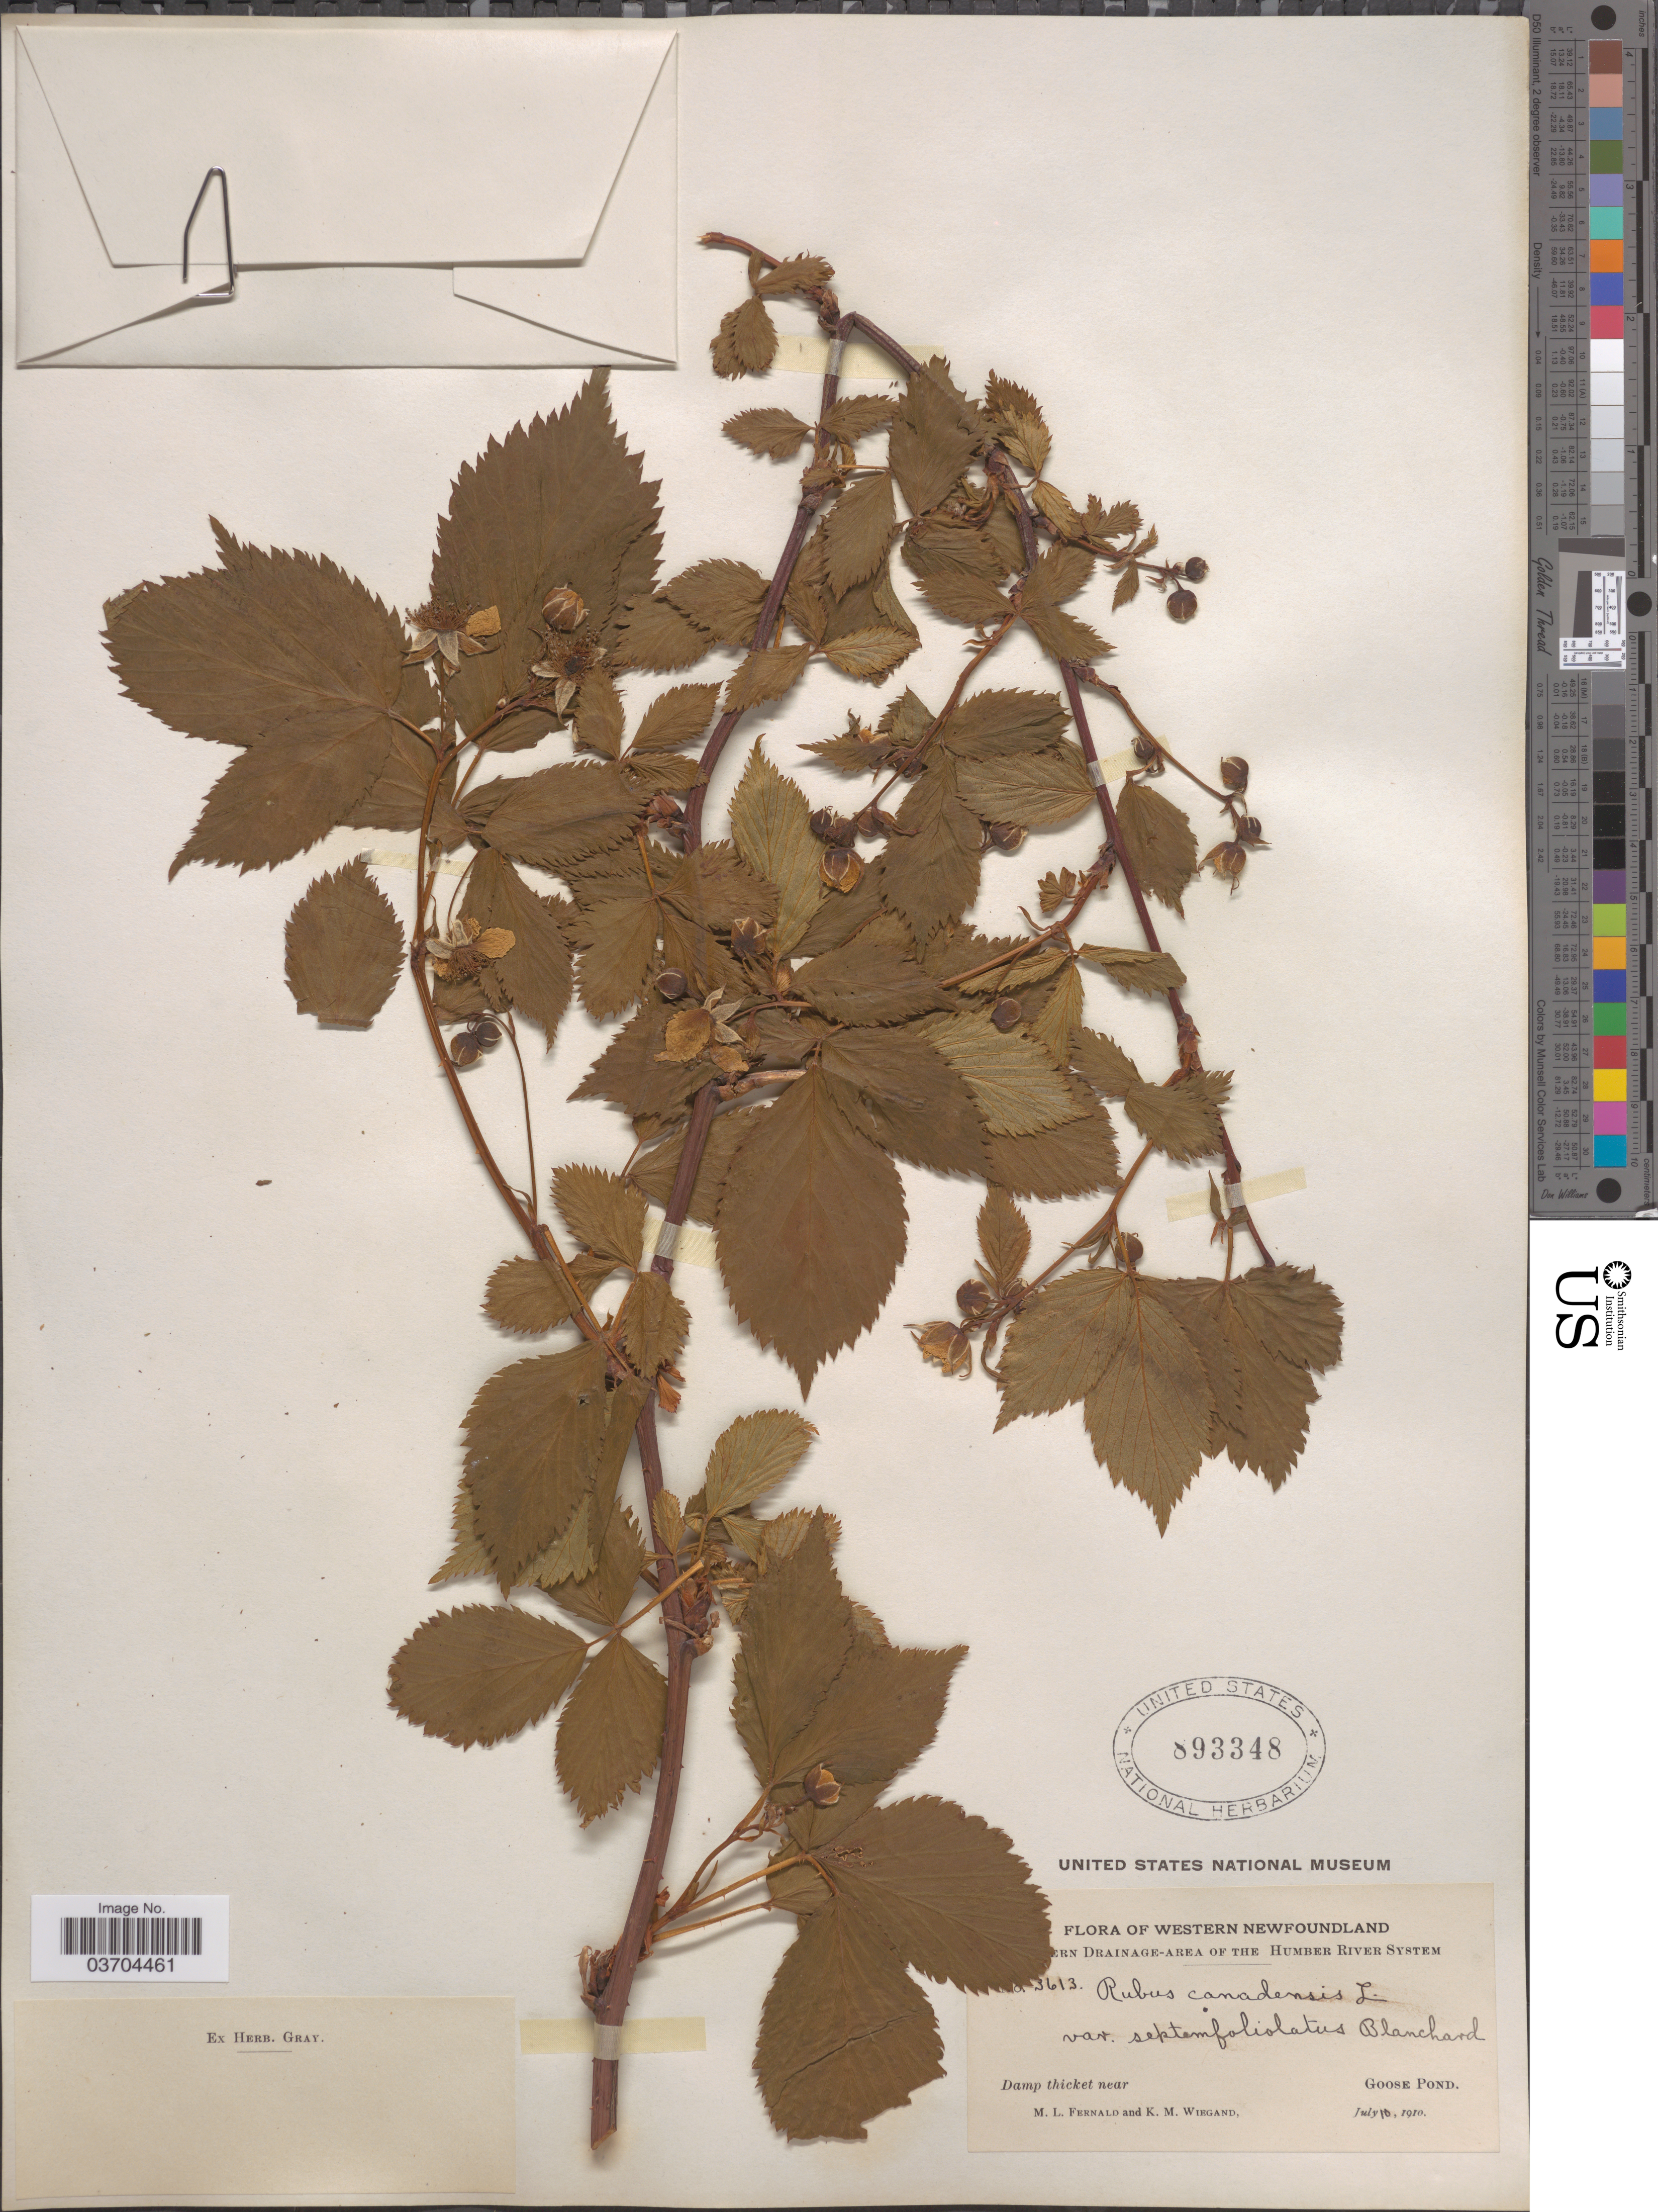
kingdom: Plantae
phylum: Tracheophyta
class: Magnoliopsida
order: Rosales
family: Rosaceae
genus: Rubus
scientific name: Rubus canadensis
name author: L.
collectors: M. L. Fernald & K. M. Wiegand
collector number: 3613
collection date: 1910-07-10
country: Canada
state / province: Newfoundland and Labrador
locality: Western Newfoundland. Eastern Drainage-Area of the Humber River System. Damp thicket near Goose Pond.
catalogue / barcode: US 893348